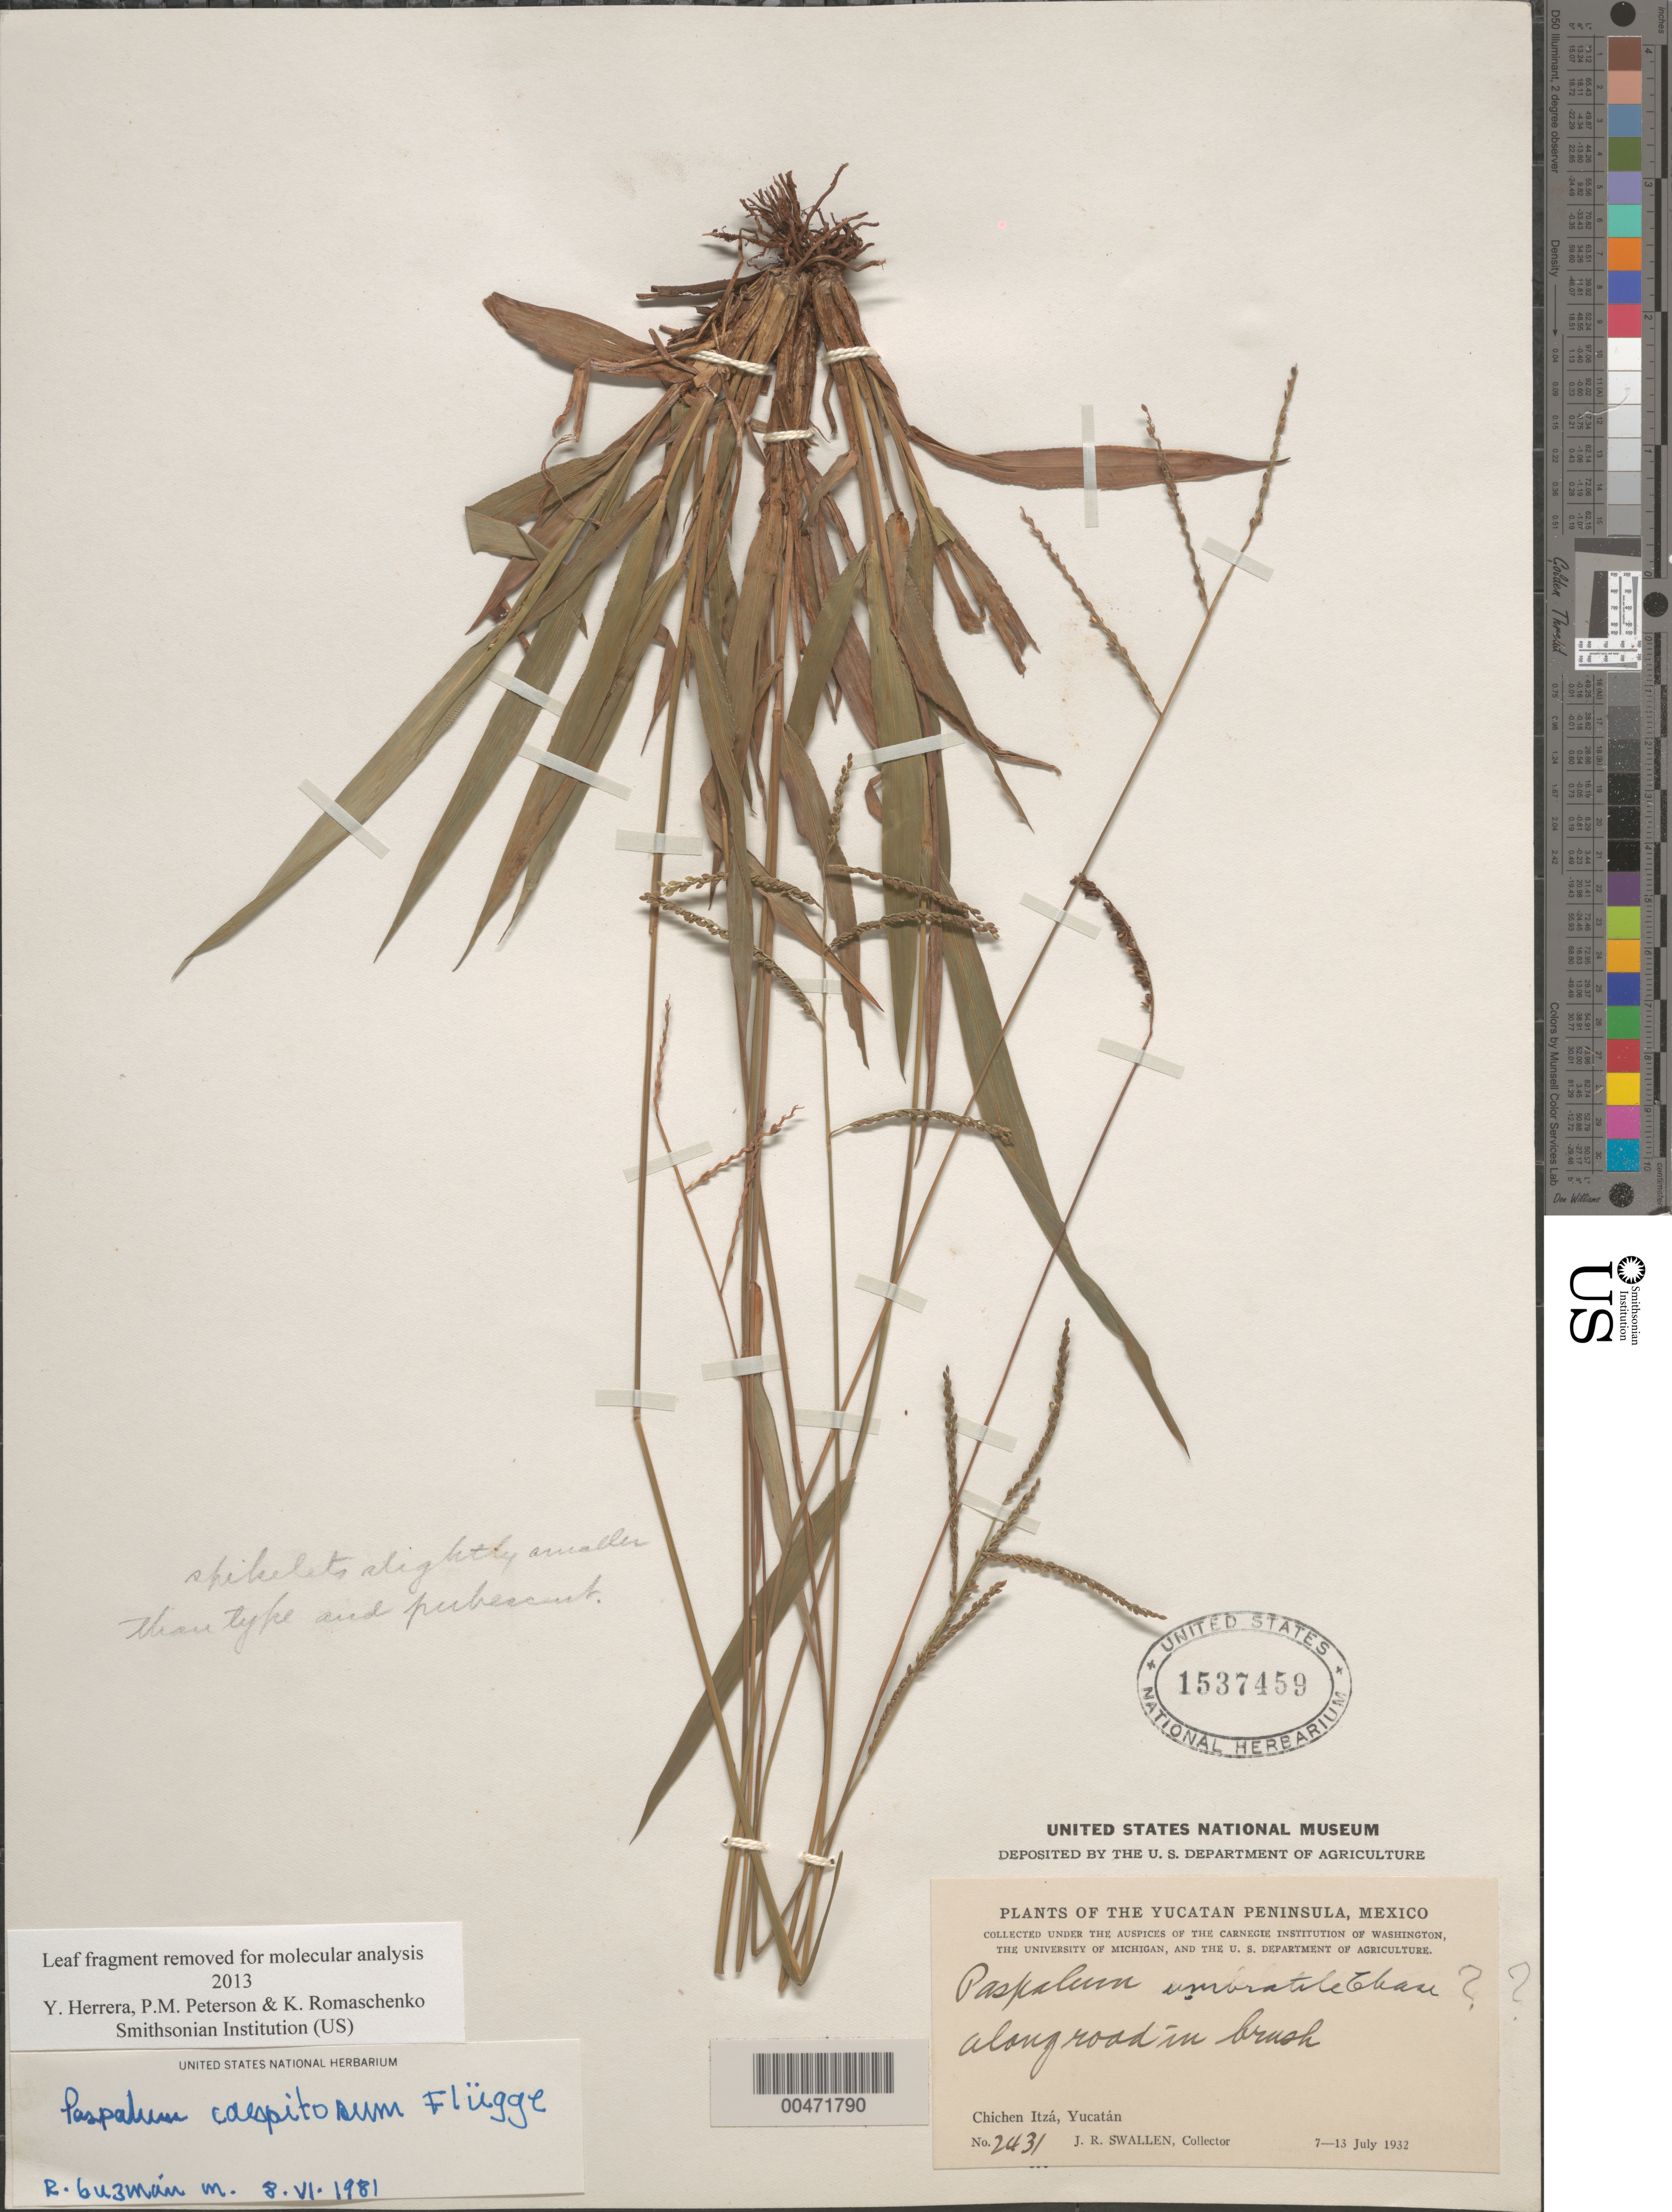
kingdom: Plantae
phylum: Tracheophyta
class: Liliopsida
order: Poales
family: Poaceae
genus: Paspalum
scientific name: Paspalum umbratile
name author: Chase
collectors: J. R. Swallen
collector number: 2431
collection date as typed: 7 Jul 1932 to 13 Jul 1932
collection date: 1932-07-07/1932-07-13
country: Mexico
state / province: Yucatan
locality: Chichen Itz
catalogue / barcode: US 1537459